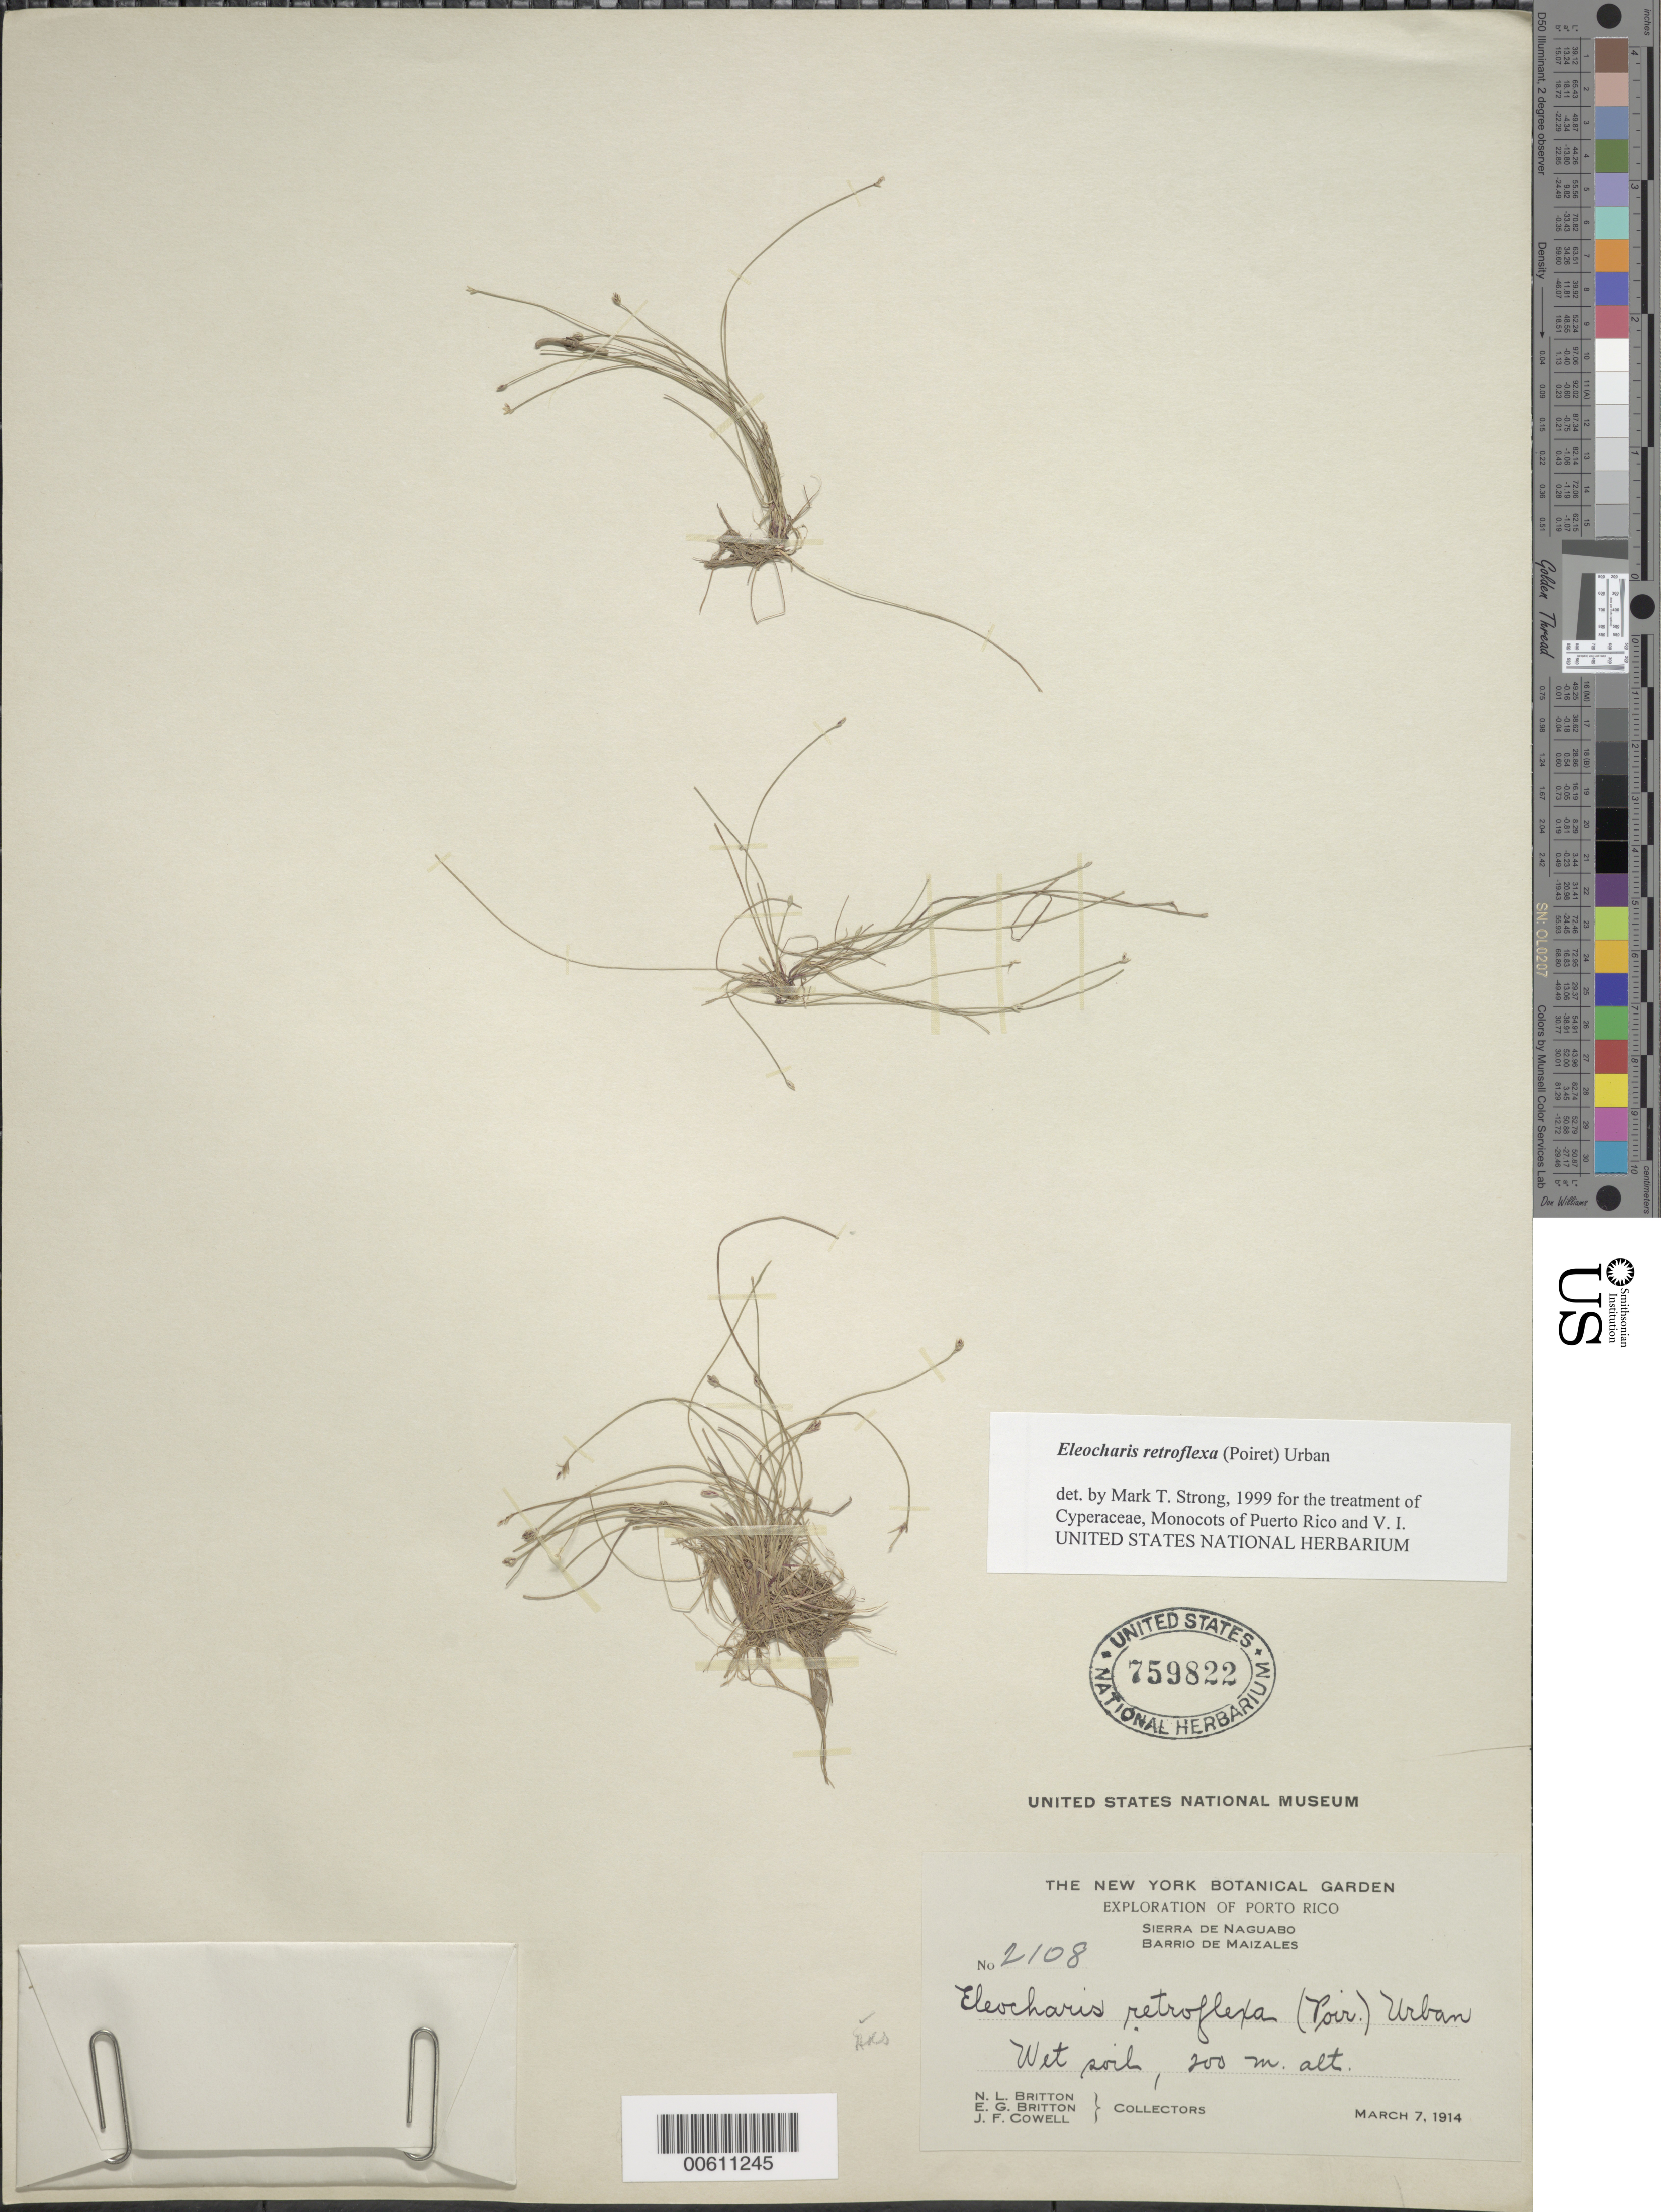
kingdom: Plantae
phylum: Tracheophyta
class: Liliopsida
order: Poales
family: Cyperaceae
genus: Eleocharis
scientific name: Eleocharis retroflexa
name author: (Poir.) Urb.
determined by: Strong, M. T., (US), Smithsonian Institution - National Museum of Natural History (UNITED STATES)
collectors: N. Britton, E. G. Britton & J. F. Cowell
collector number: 2108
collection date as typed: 07 Mar 1914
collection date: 1914-03-07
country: Puerto Rico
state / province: Naguabo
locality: Sierra de Naguabo. Barrio de Maizales.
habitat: Wet soil.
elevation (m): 200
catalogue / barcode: US 759822